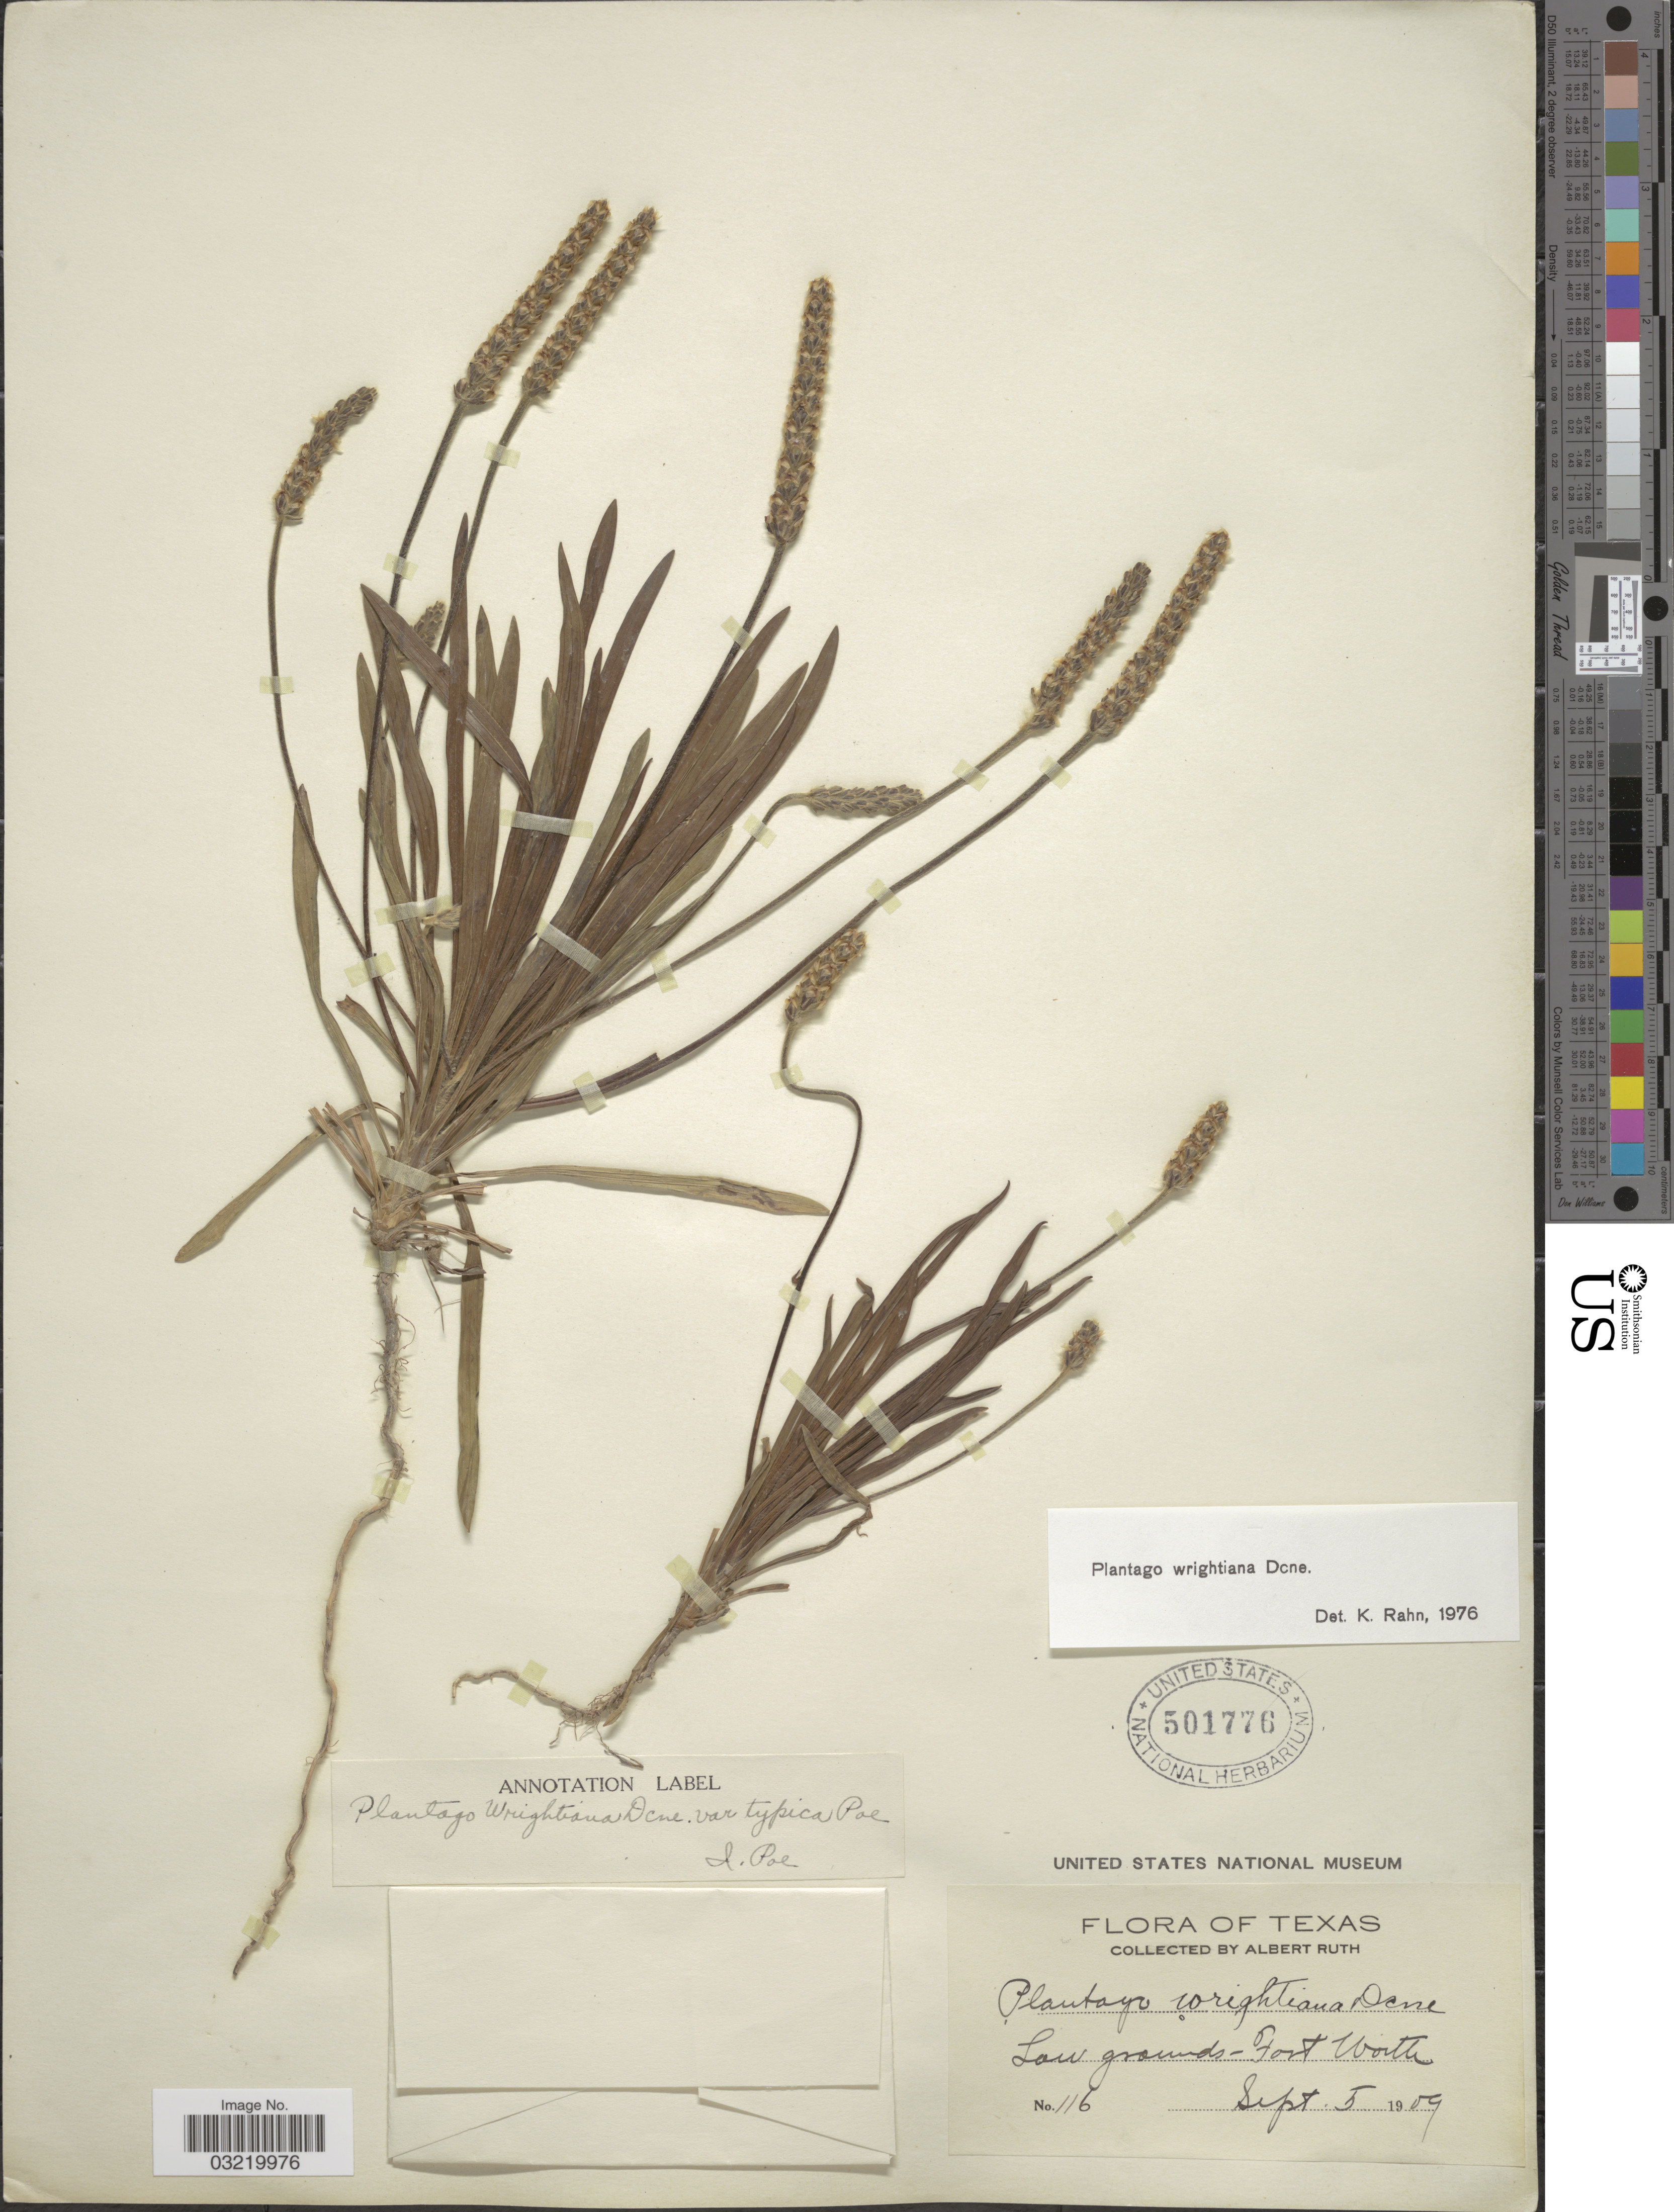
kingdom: Plantae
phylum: Tracheophyta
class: Magnoliopsida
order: Lamiales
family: Plantaginaceae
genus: Plantago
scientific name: Plantago wrightiana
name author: Decne. ex A. DC.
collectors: A. Ruth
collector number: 116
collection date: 1909-09-05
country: United States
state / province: Texas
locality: Low grounds - Fort Worth.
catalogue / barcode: US 501776